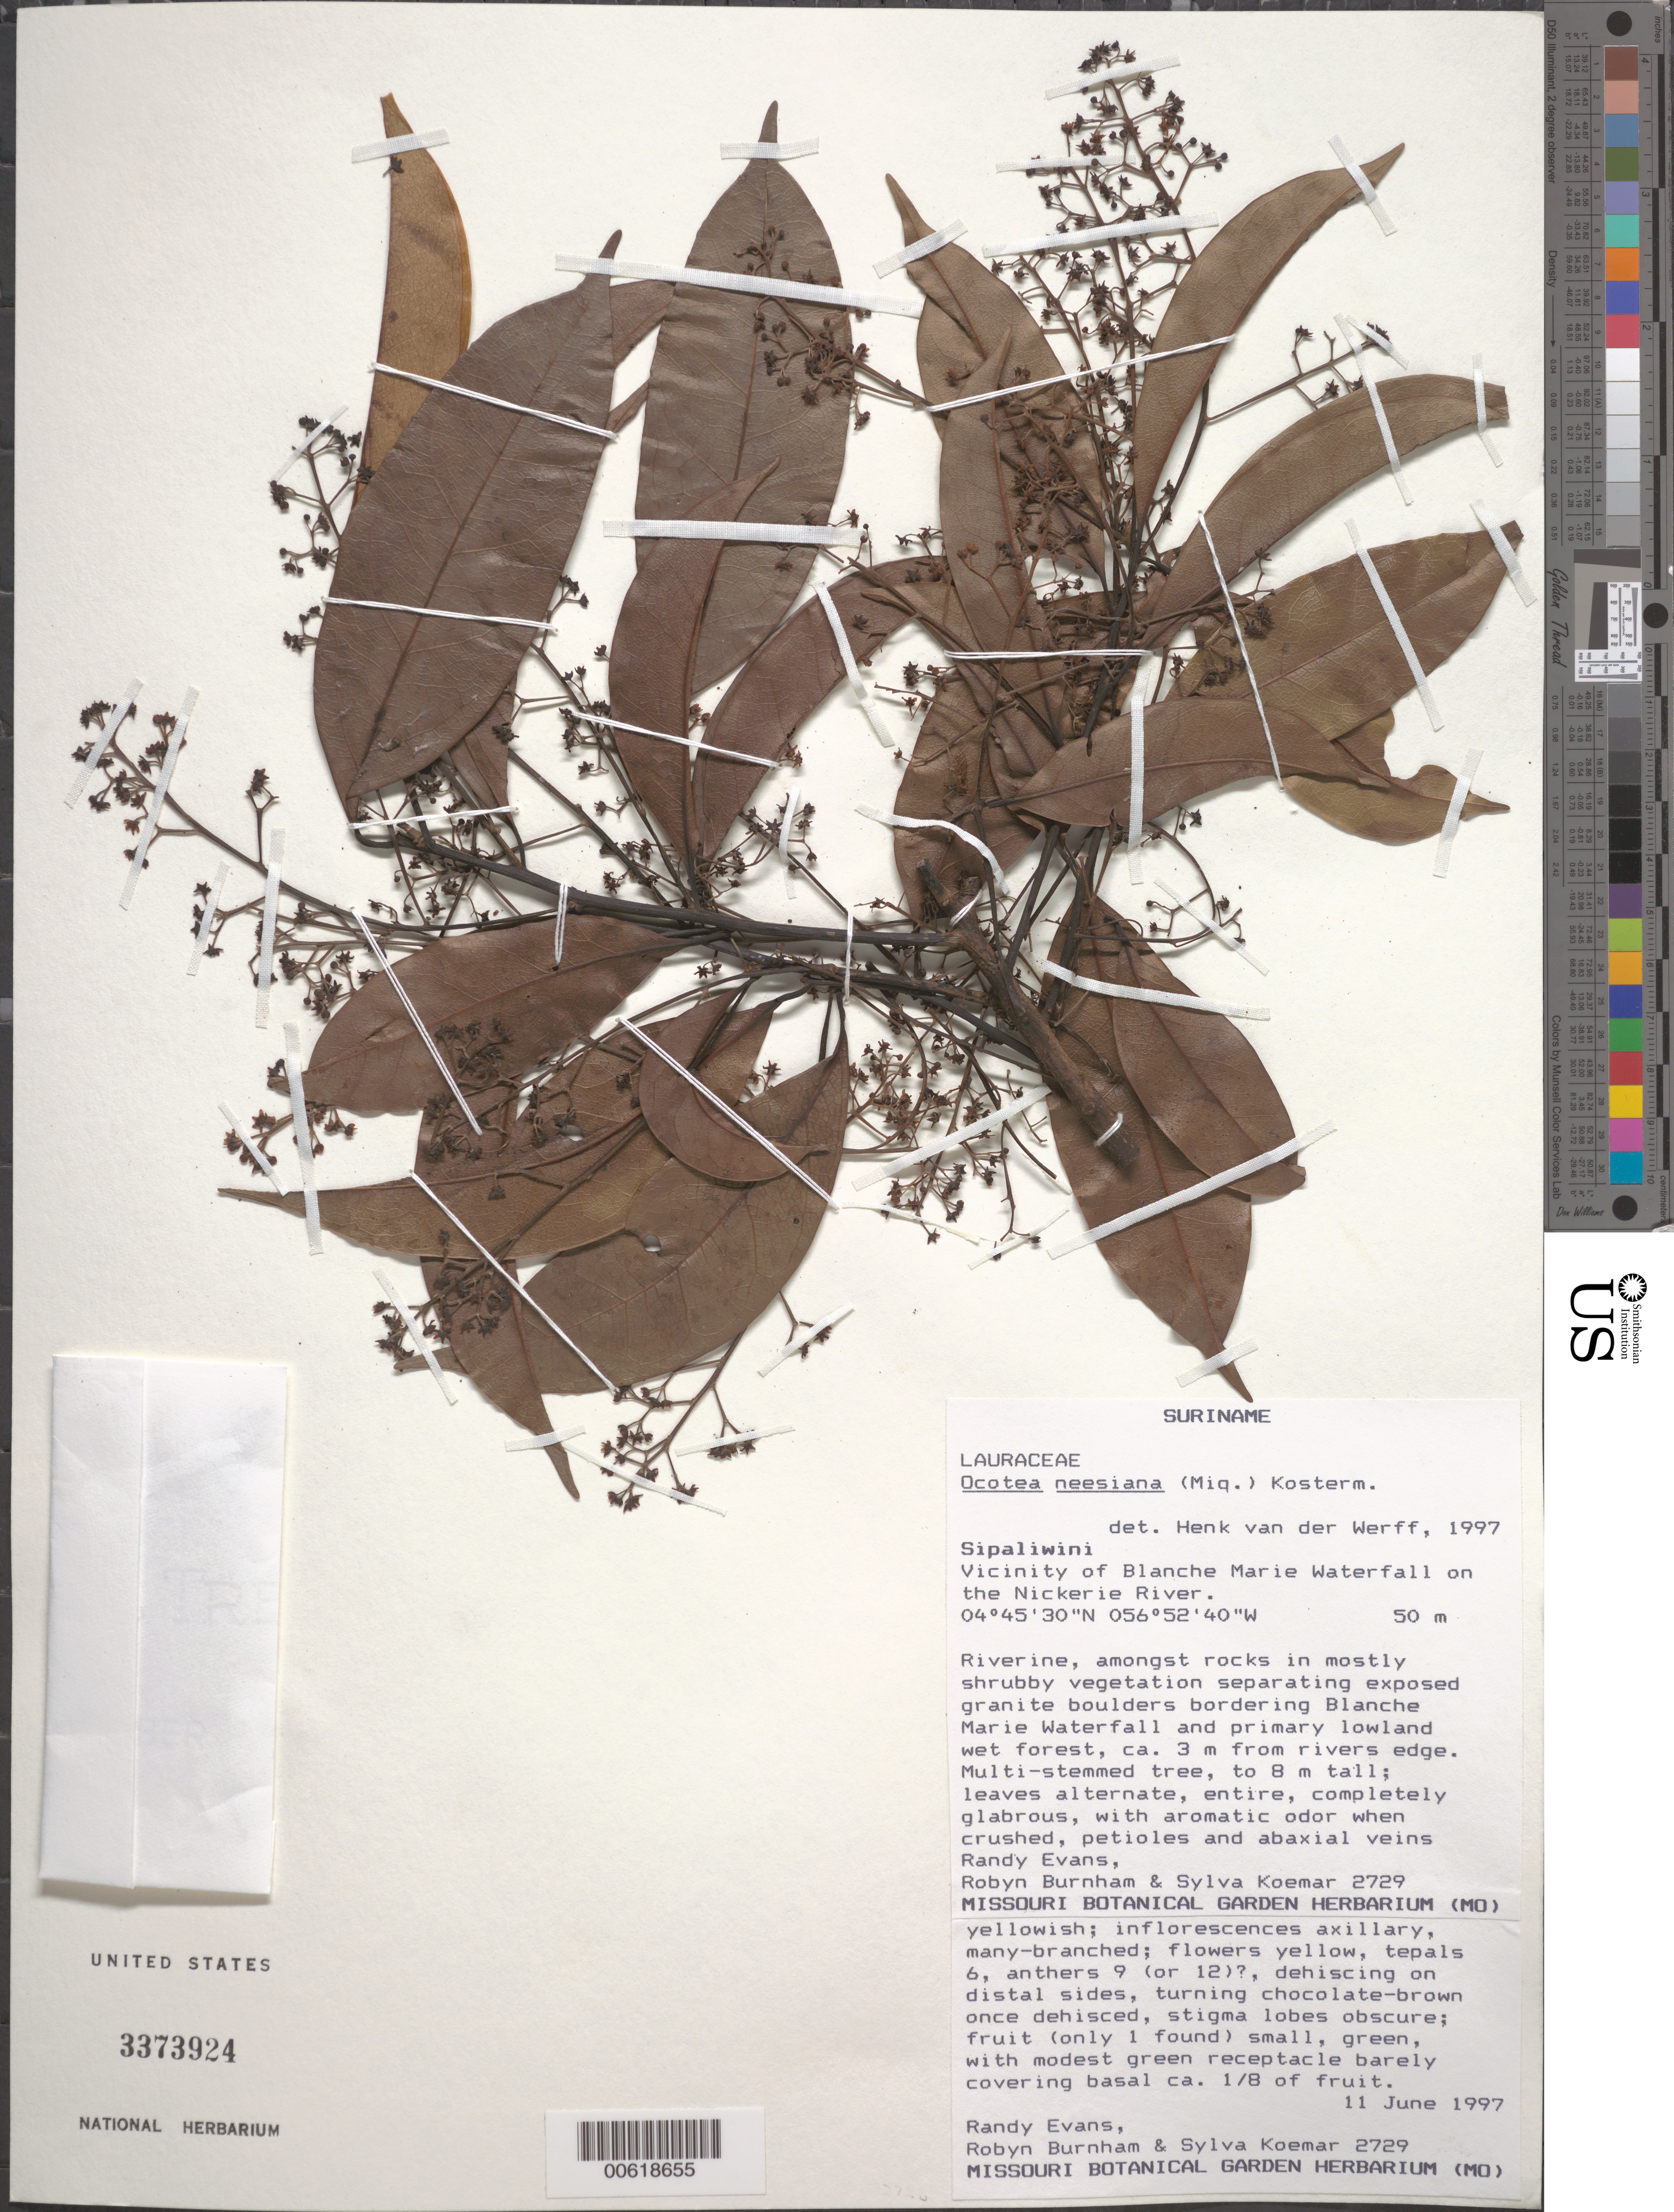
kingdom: Plantae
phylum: Tracheophyta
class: Magnoliopsida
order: Boraginales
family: Cordiaceae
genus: Cordia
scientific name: Cordia schomburgkii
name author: DC.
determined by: Miller, James S.; Feuillet, C.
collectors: R. Evans, R. Burnham & S. Koemar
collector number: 2730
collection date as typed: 11-Jun-97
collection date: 1997-06-11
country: Suriname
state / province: Sipaliwini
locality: Blanche Marie Waterfall, vic., on Nickerie R.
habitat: Riverine, amongst rocks in mostly shrubby vegetation separating exposed granite boulders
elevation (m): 50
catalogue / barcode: US 3373924-2